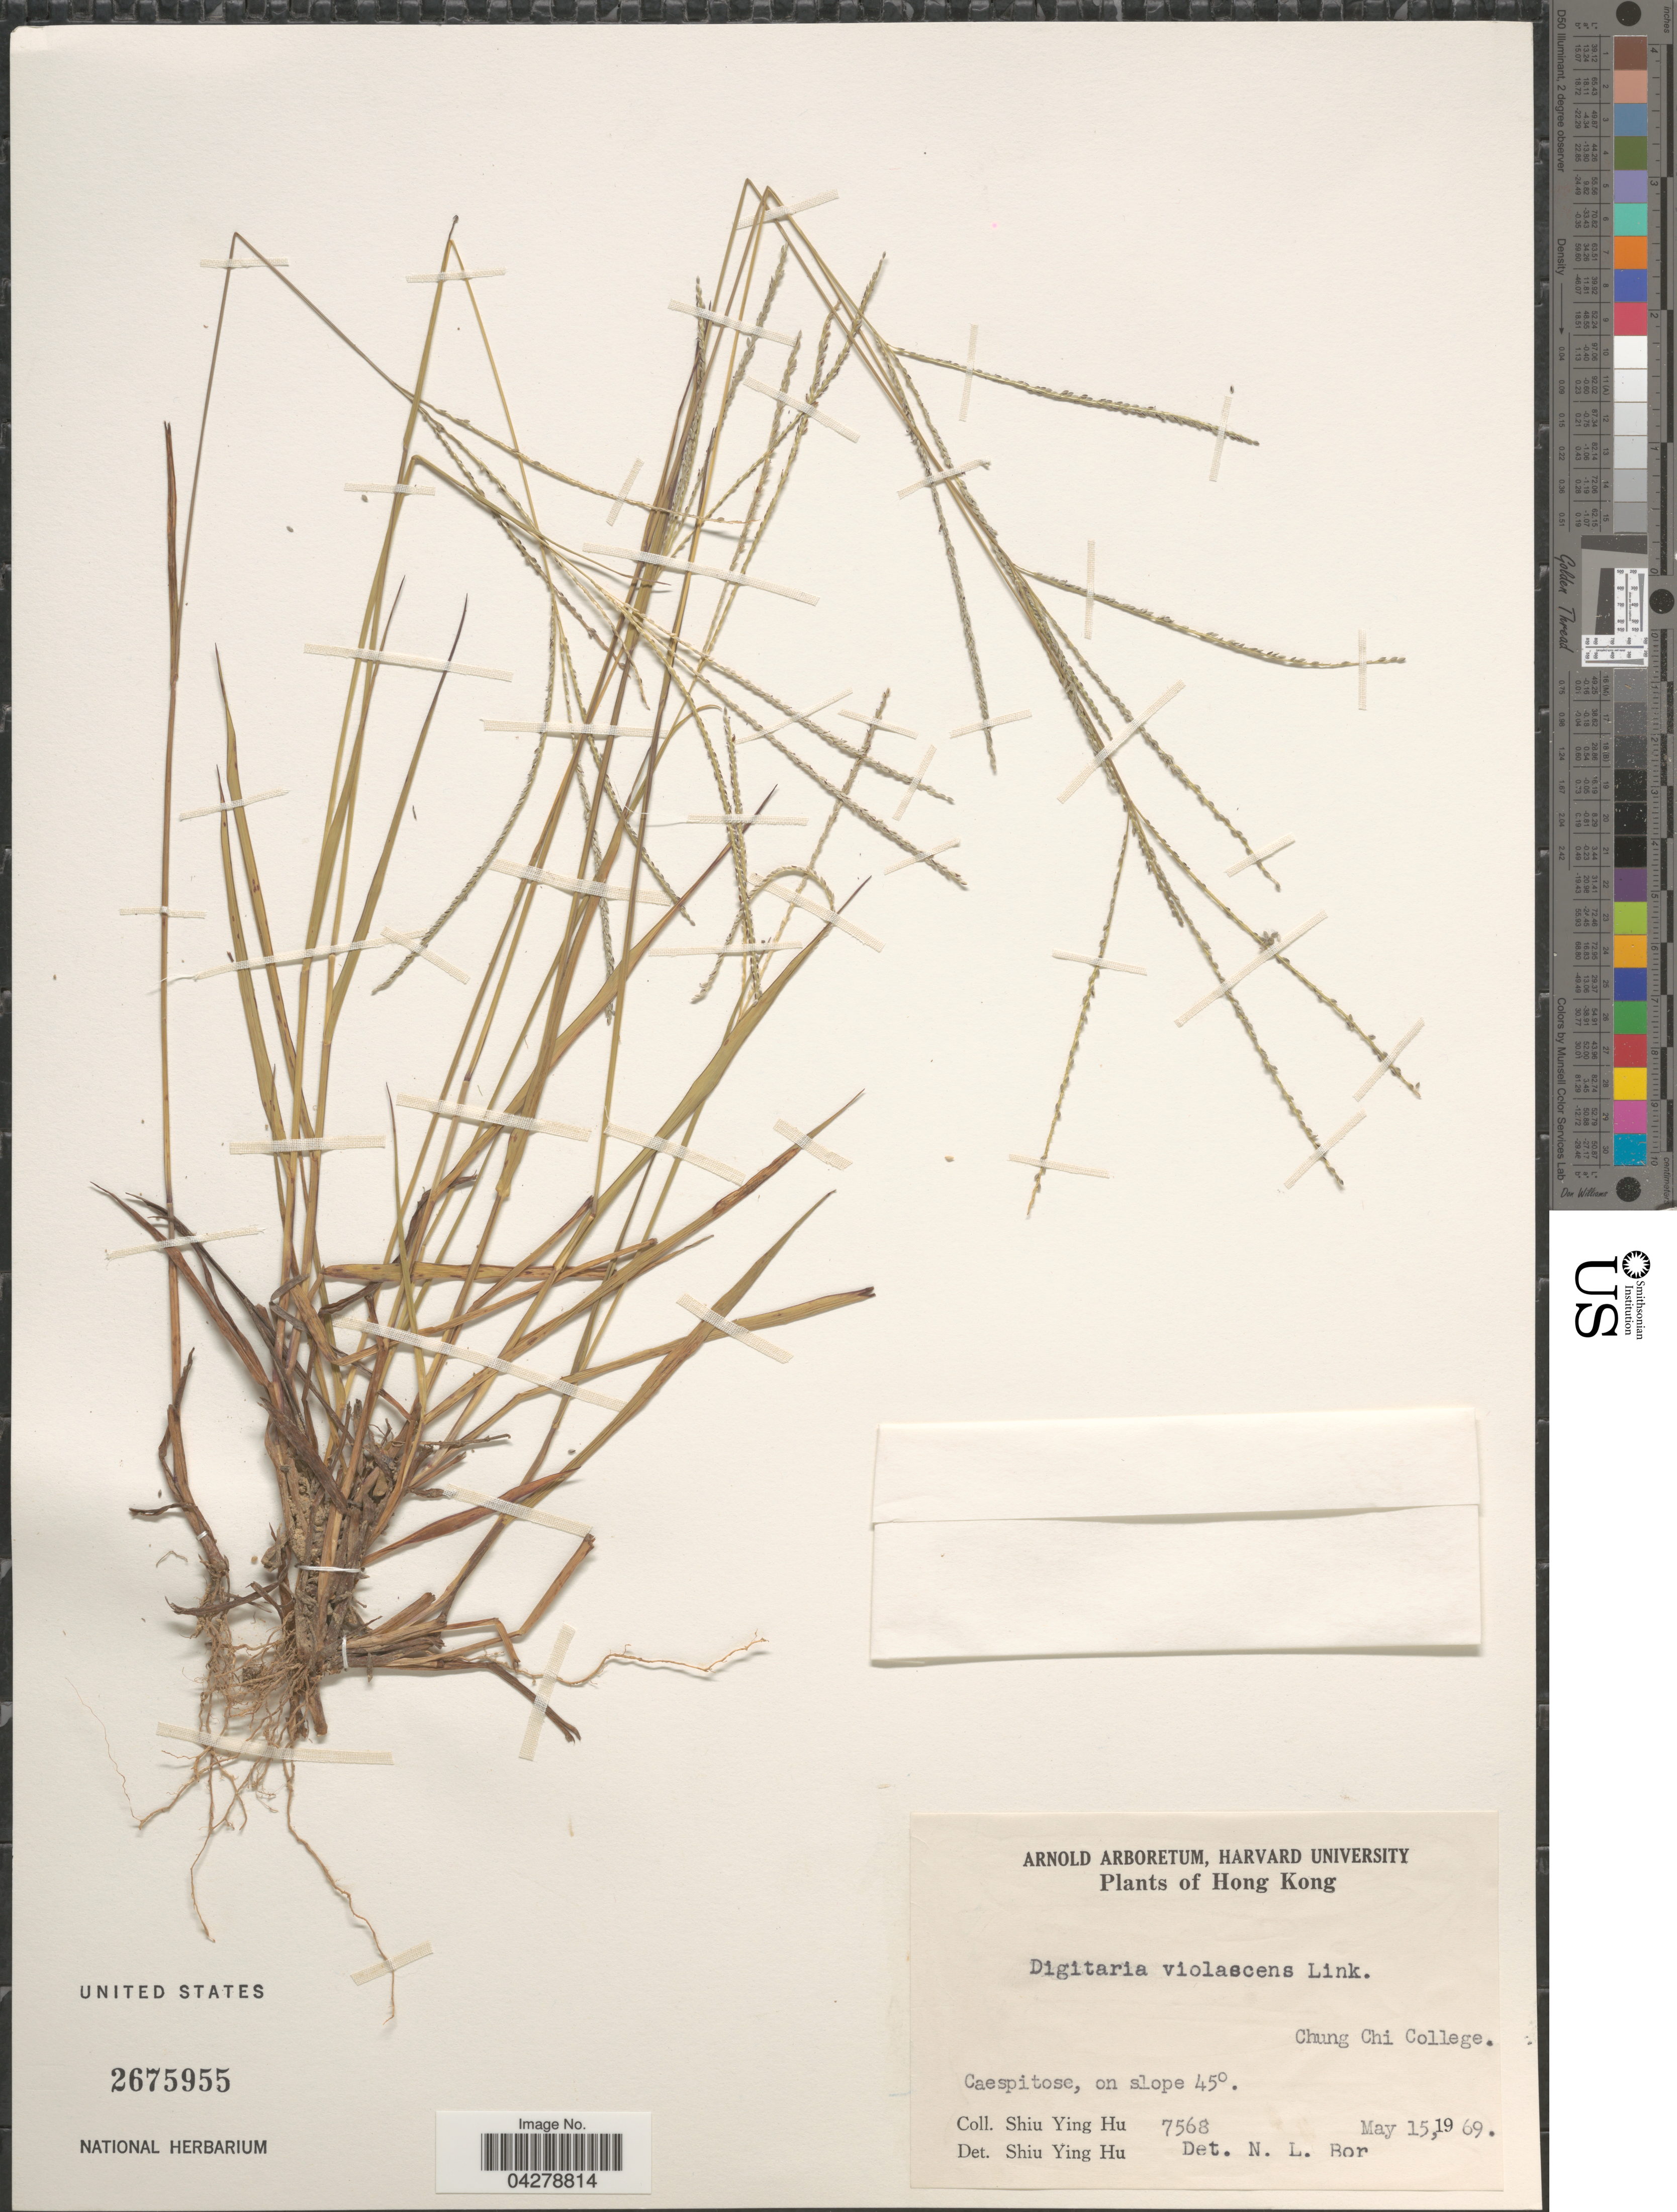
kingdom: Plantae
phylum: Tracheophyta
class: Liliopsida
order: Poales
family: Poaceae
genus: Digitaria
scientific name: Digitaria violascens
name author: Link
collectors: S. Y. Hu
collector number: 7568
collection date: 1969-05-15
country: China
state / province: Hong Kong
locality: Chung Chi College. Caespitose, on slope 45°.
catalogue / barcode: US 2675955